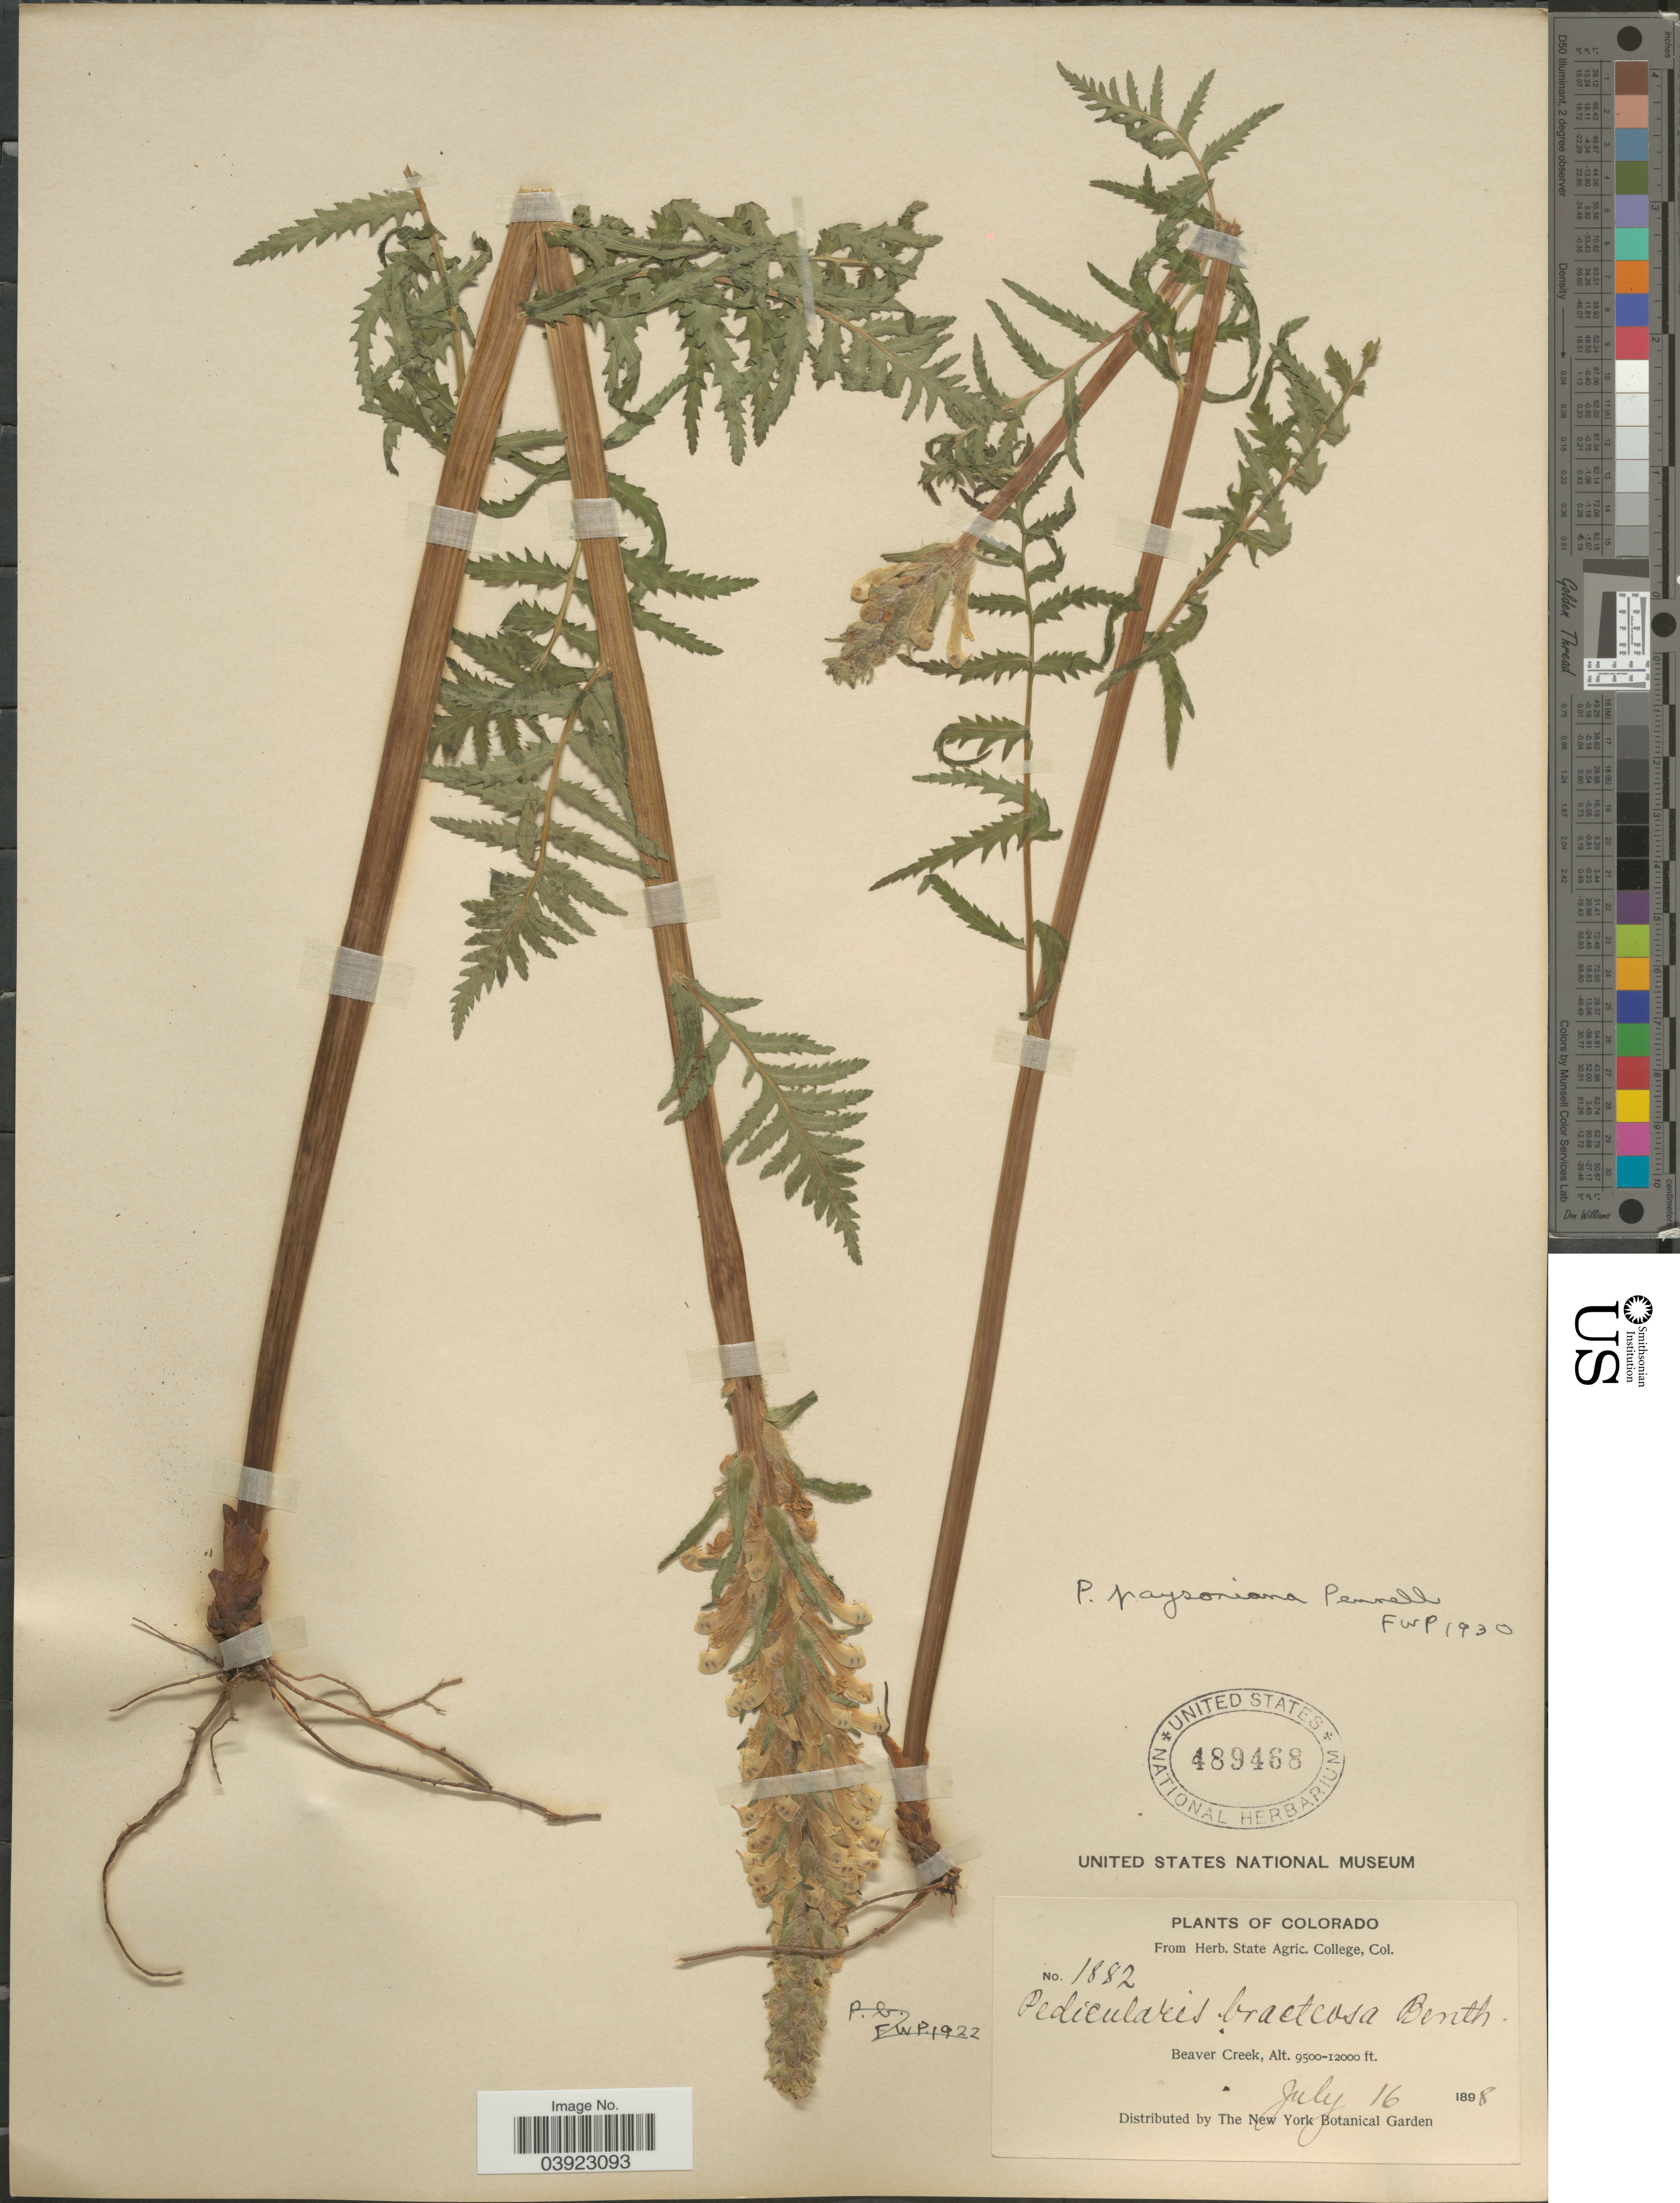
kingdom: Plantae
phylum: Tracheophyta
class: Magnoliopsida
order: Lamiales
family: Orobanchaceae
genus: Pedicularis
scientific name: Pedicularis paysoniana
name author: Pennell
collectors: ex herb. State Agric. College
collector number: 1882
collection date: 1898-07-16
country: United States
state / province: Colorado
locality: Beaver Creek.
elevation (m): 2896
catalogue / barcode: US 489468